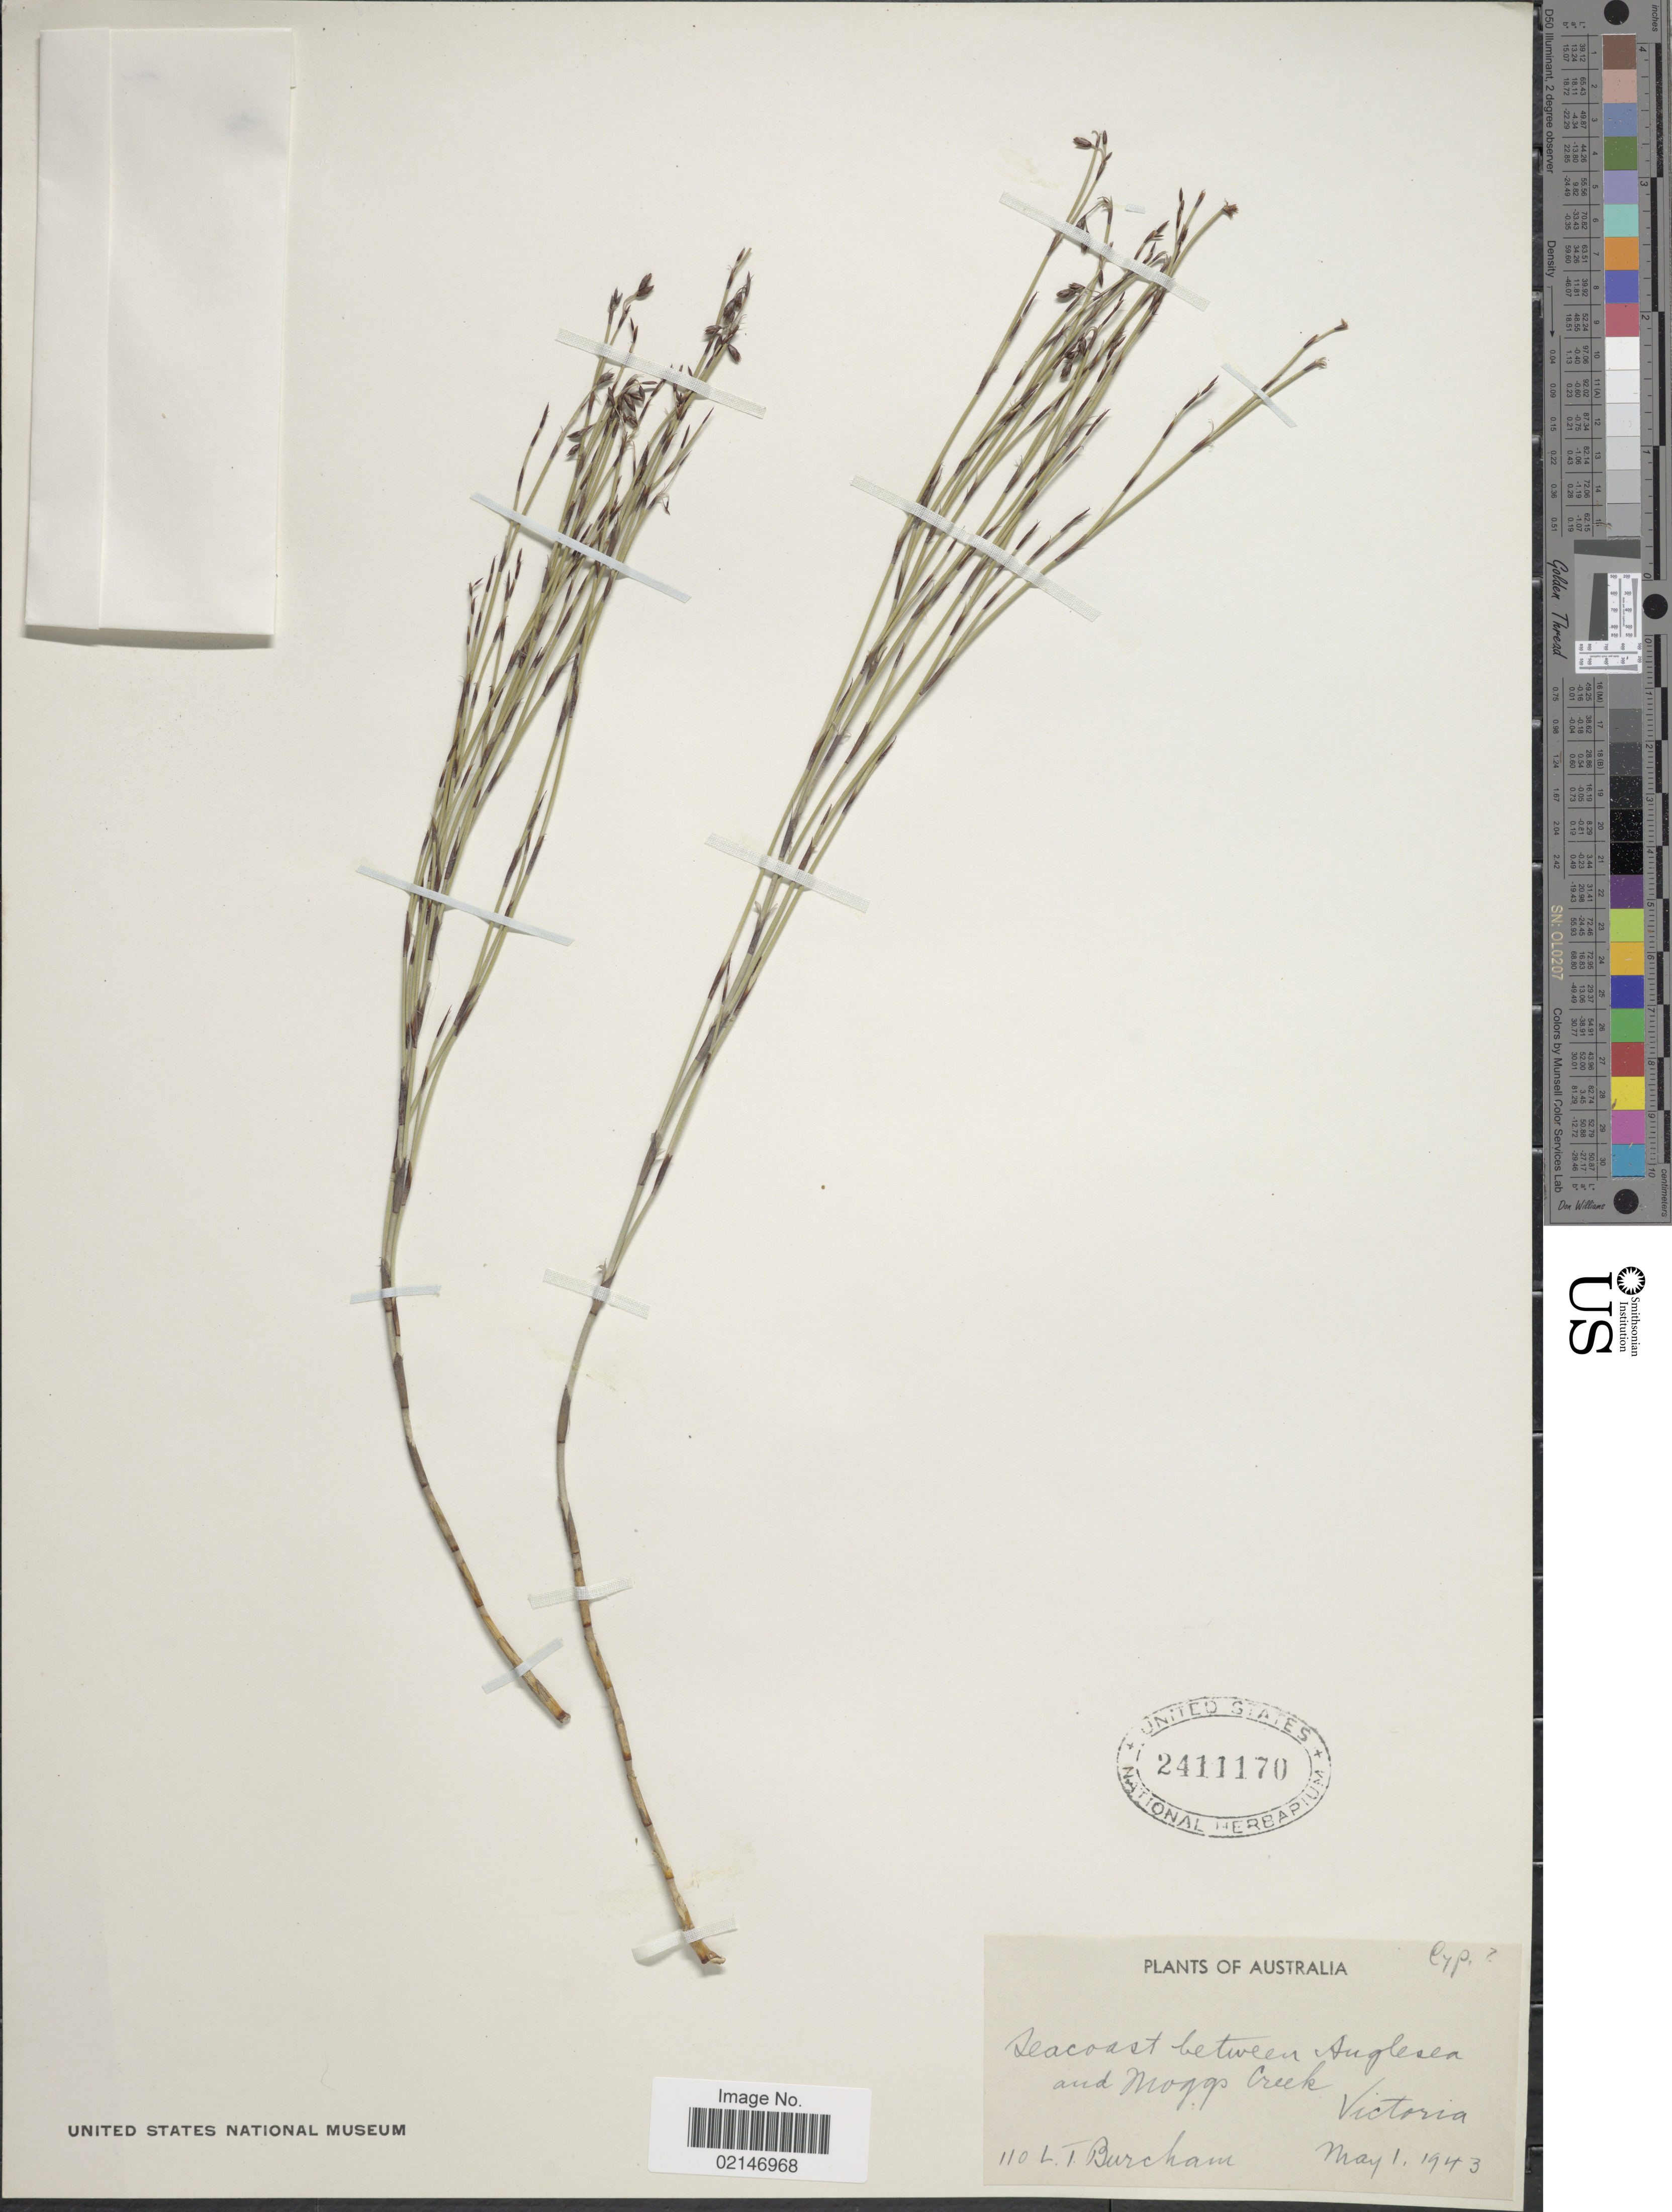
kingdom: Plantae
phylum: Tracheophyta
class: Liliopsida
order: Poales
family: Restionaceae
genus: Hypolaena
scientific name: Hypolaena fastigiata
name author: R. Br.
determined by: Strong, Mark T., (BOT), Smithsonian Institution - National Museum of Natural History (UNITED STATES)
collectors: L. Burcham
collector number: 110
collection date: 1943-05-01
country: Australia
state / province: Victoria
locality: Seacoast between Auglesea and Moggs Creek, Victoria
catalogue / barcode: US 2411170